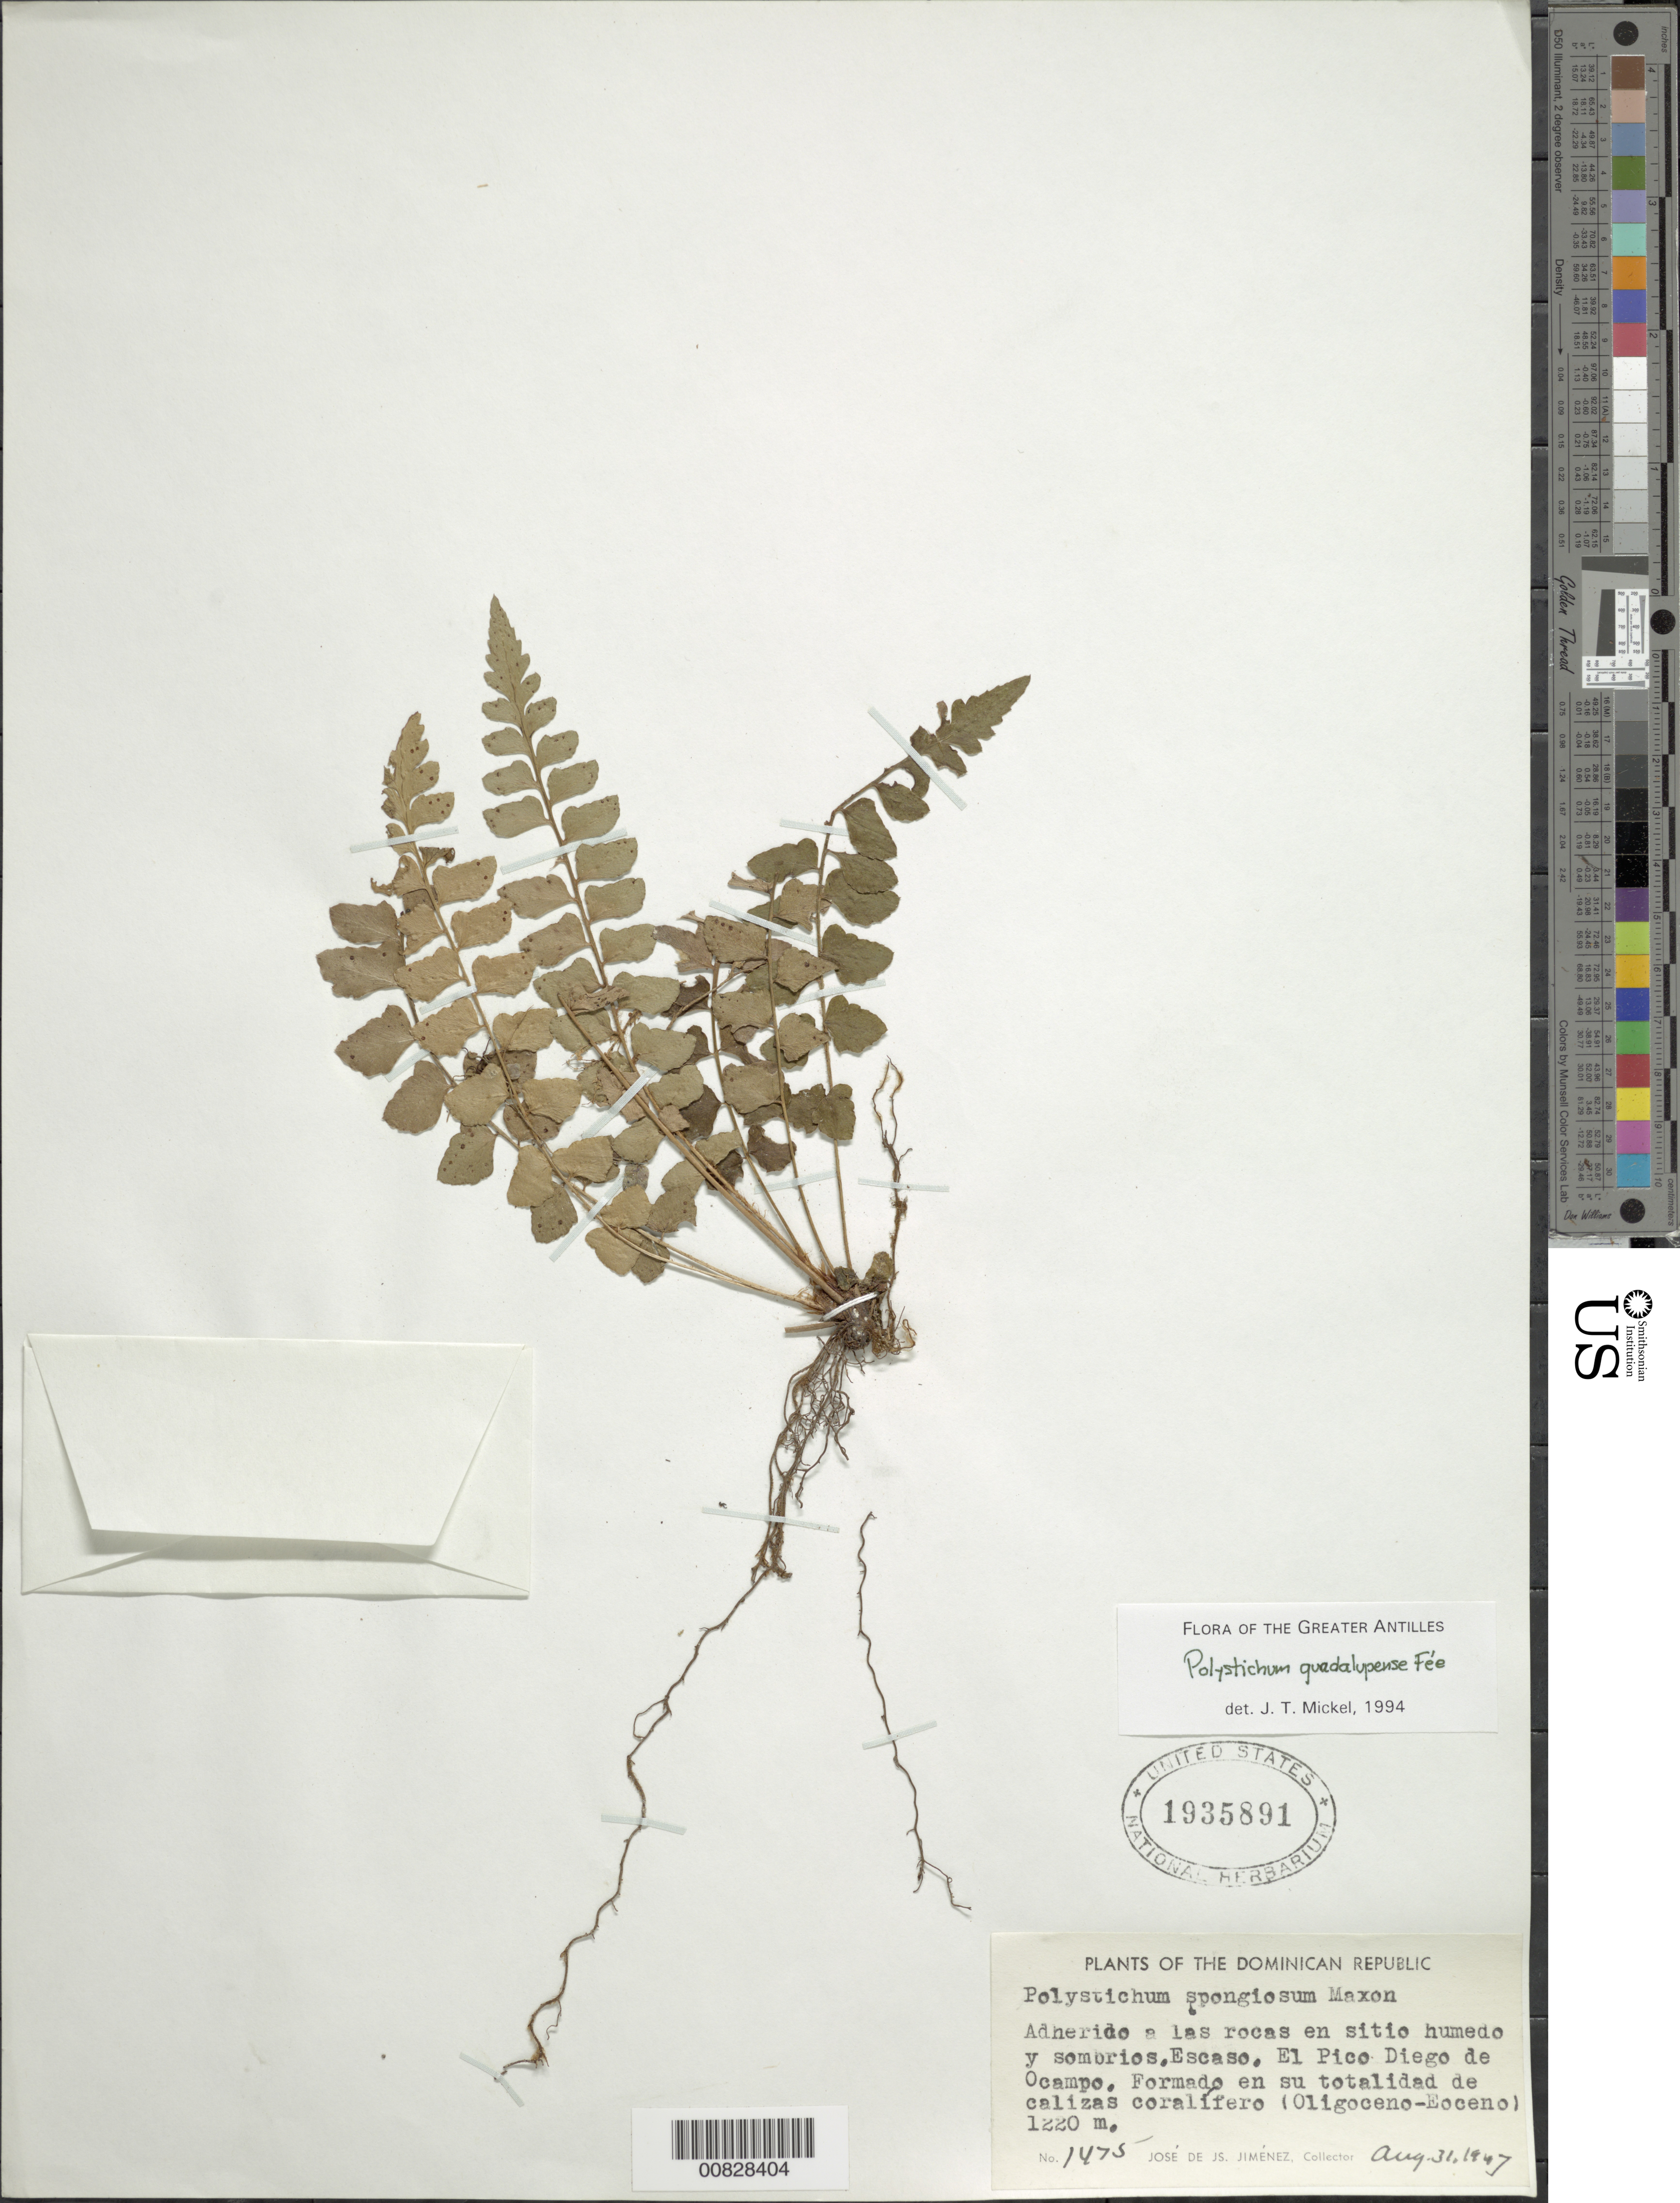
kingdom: Plantae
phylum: Tracheophyta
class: Polypodiopsida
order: Polypodiales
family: Dryopteridaceae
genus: Polystichum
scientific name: Polystichum guadalupense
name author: Fée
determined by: Mickel, J. T., (NY), New York Botanical Garden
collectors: J. J. Jiménez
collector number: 1475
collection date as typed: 31 Aug 1967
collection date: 1967-08-31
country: Dominican Republic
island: Hispaniola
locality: El Pico Diego de Ocampo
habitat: Sitio humedo y sombrios, formando en su totalidad de calizas coralífero (Oligoceno-Eoceno)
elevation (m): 1220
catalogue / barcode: US 1935891